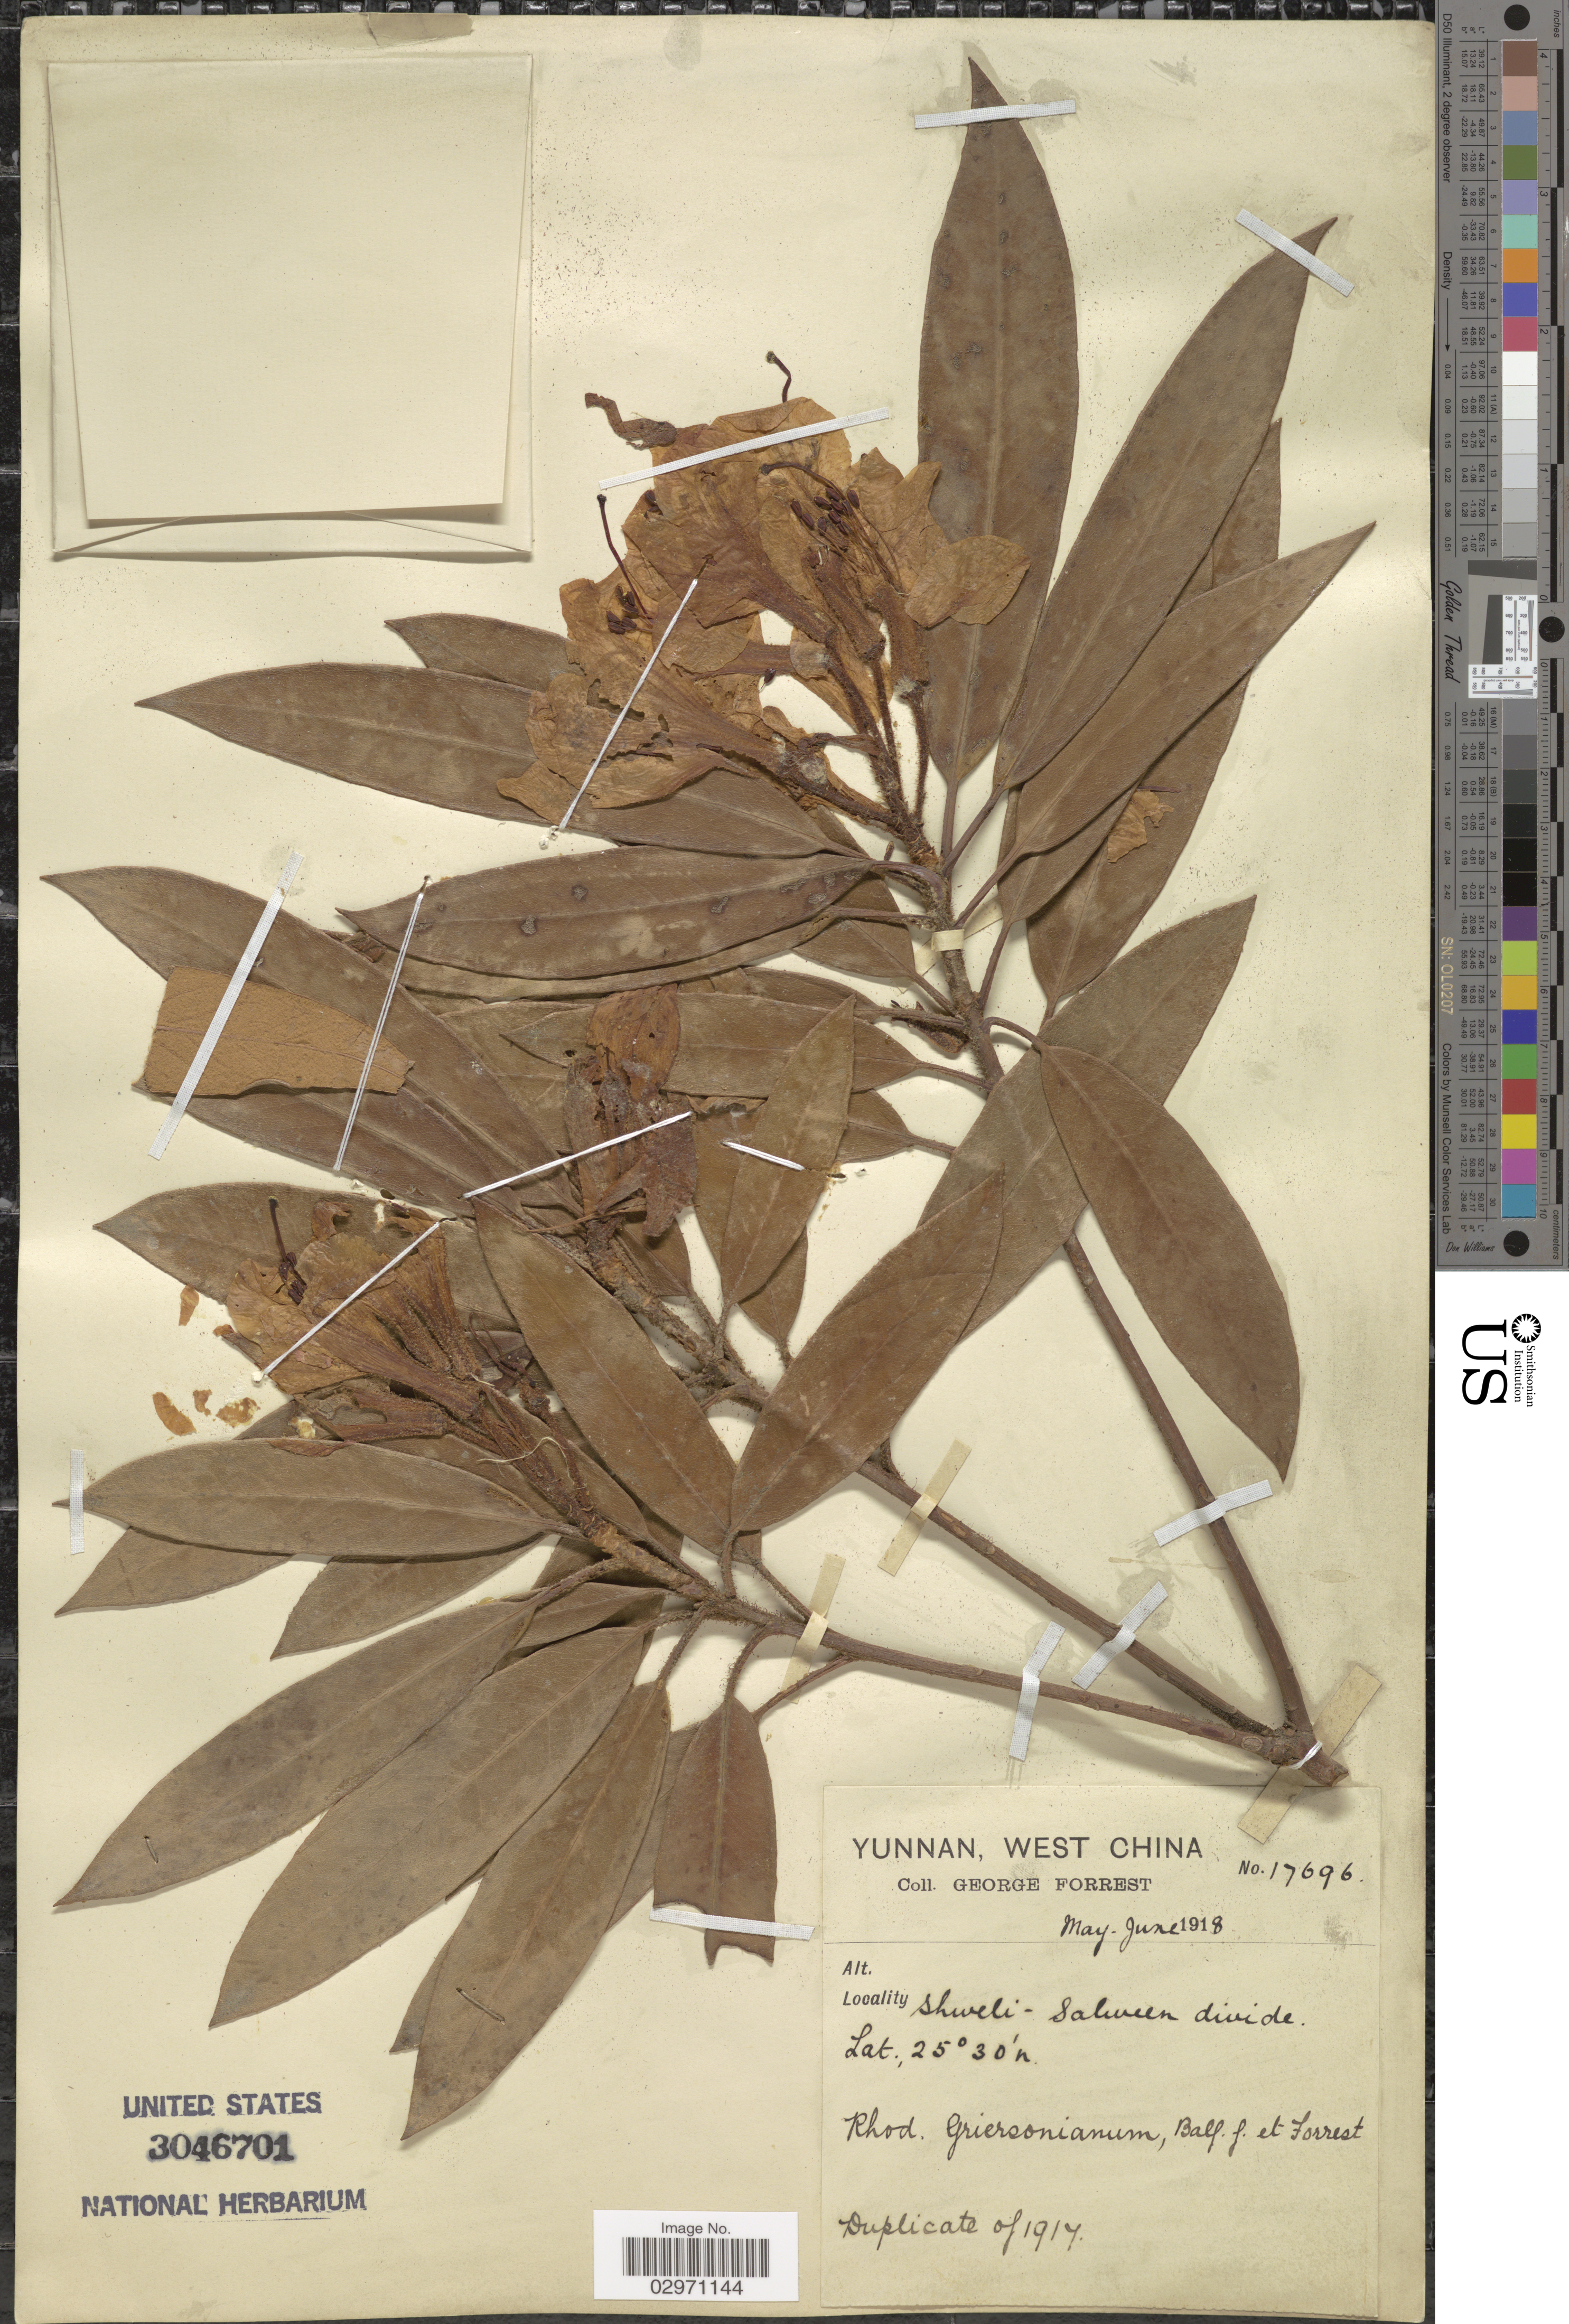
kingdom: Plantae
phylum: Tracheophyta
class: Magnoliopsida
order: Ericales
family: Ericaceae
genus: Rhododendron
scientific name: Rhododendron griersonianum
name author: Balf. f. & Forrest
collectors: G. Forrest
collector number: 17696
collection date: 1918-05/1918-06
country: China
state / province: Yunnan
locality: West China. Shweli-Salween divide.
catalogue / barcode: US 3046701